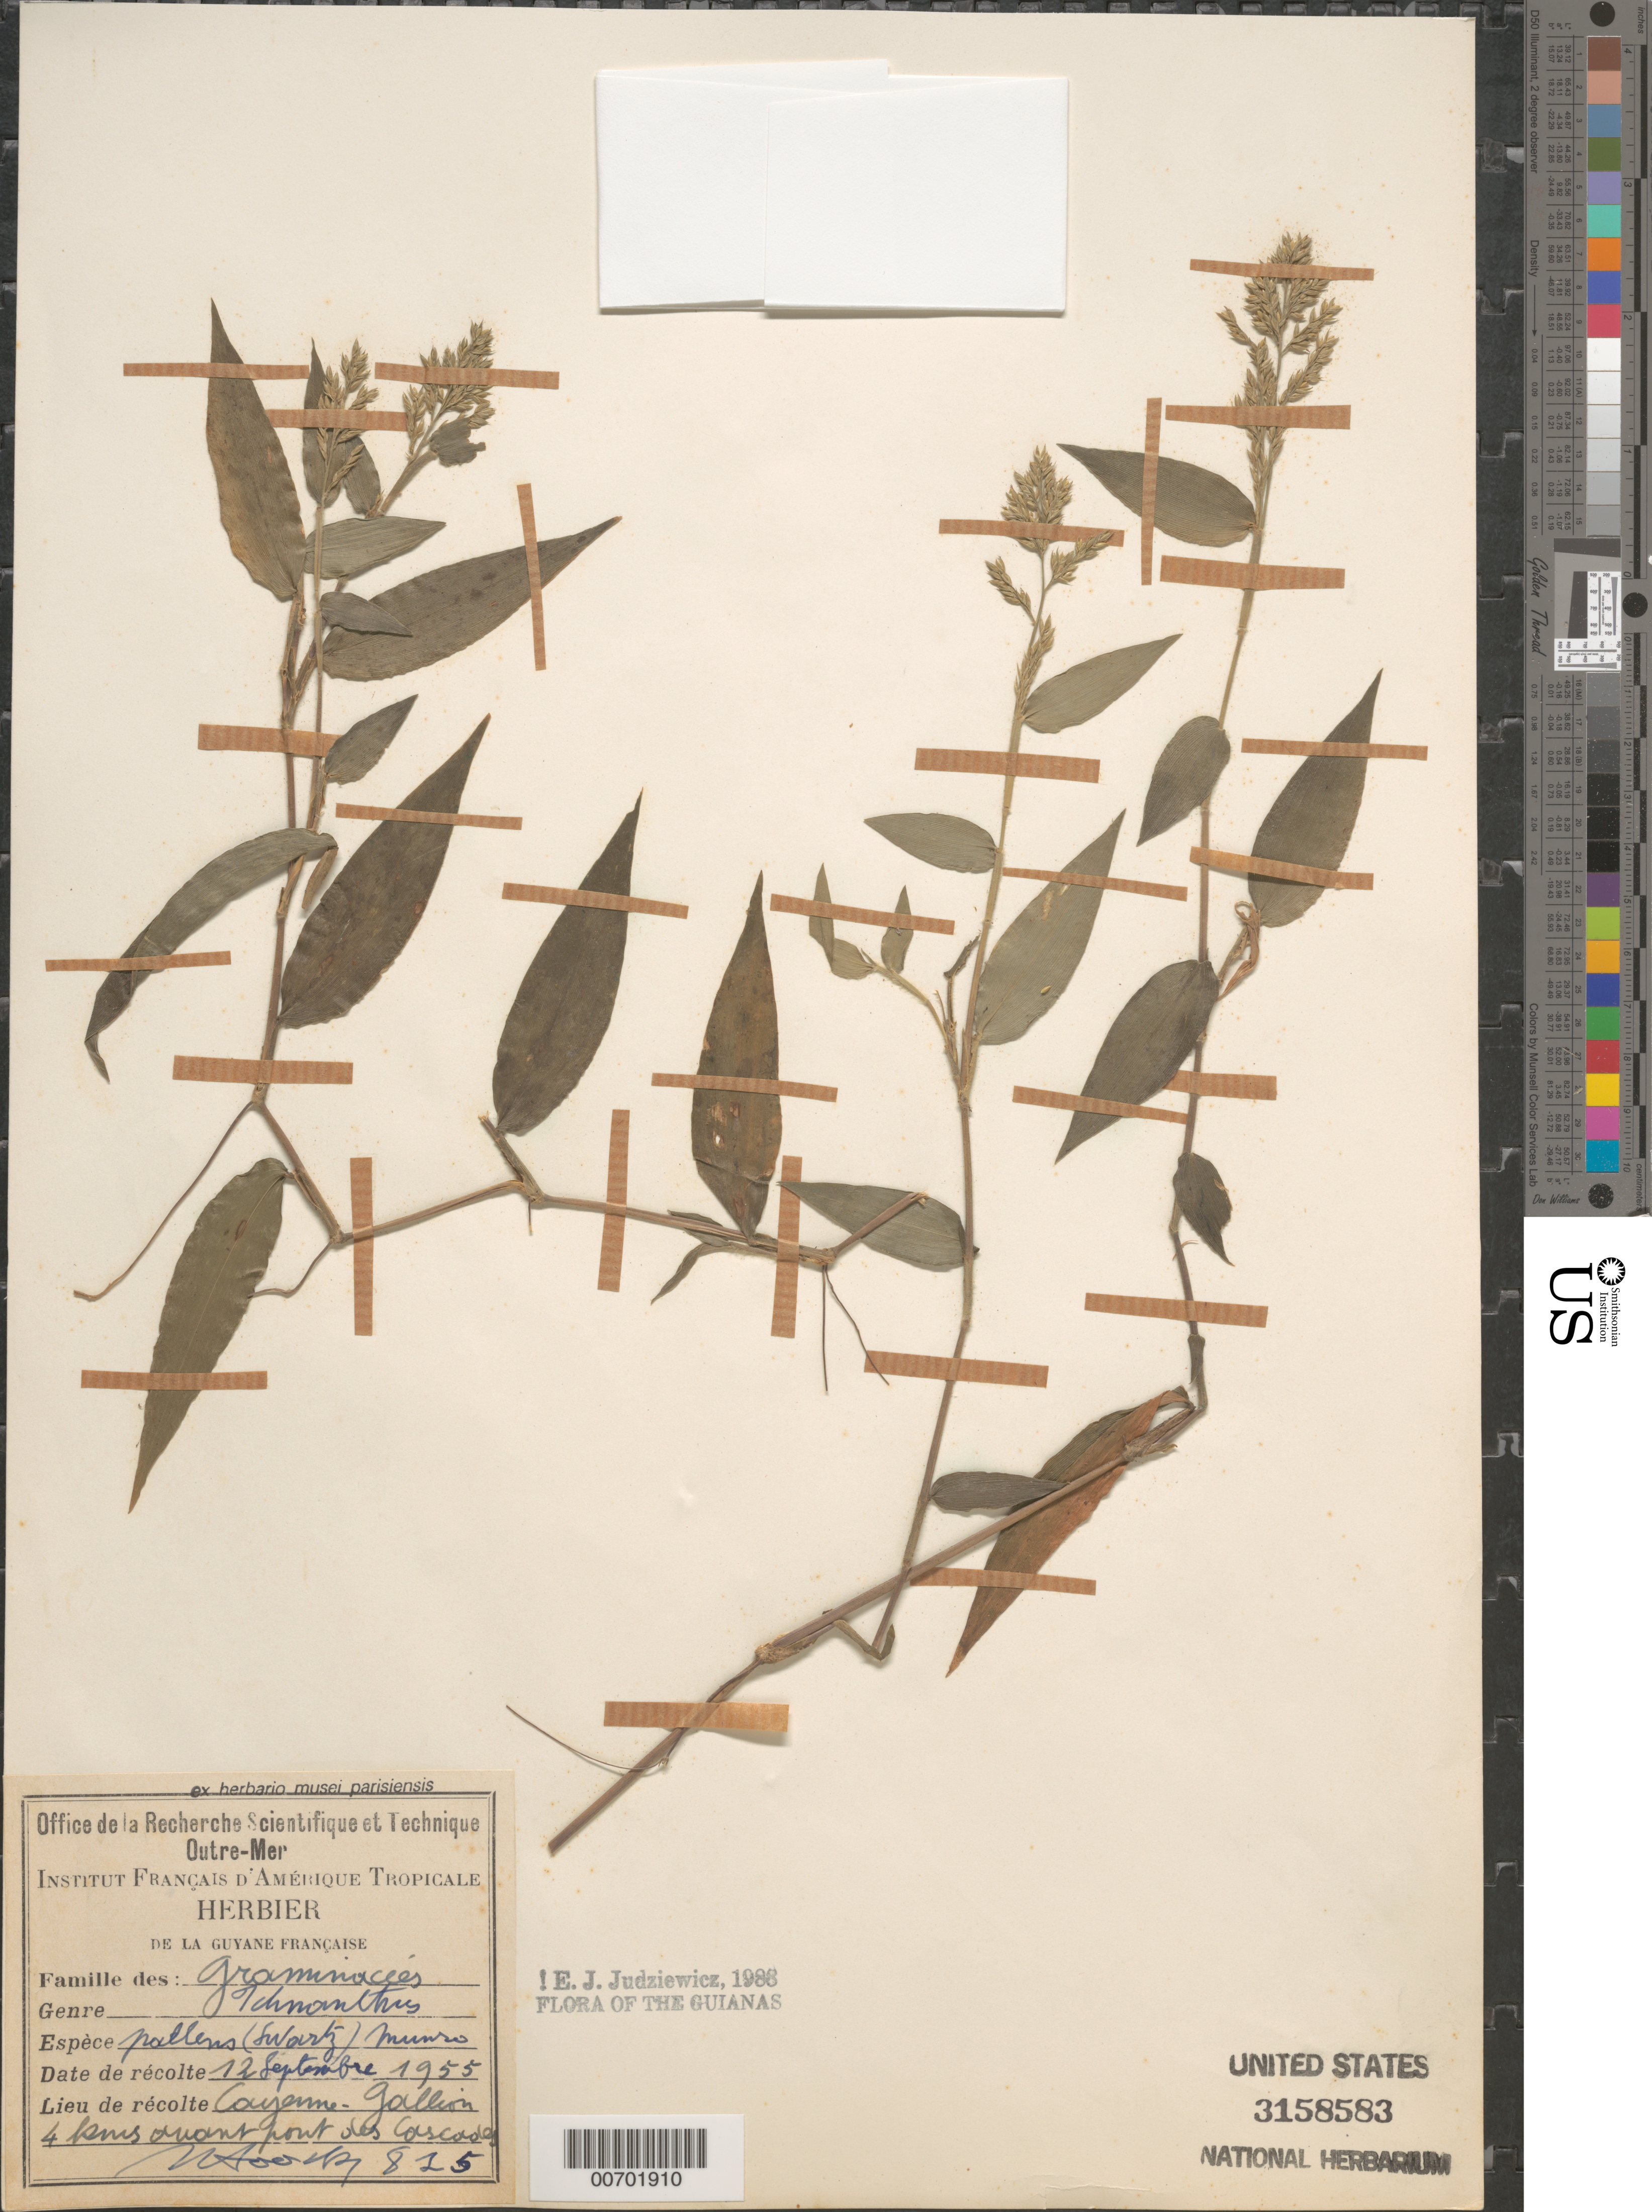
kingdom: Plantae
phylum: Tracheophyta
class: Liliopsida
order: Poales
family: Poaceae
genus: Ichnanthus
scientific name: Ichnanthus pallens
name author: (Sw.) Munro ex Benth.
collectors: J. Hoock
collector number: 815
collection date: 1955-09-12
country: French Guiana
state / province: Cayenne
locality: Guyane Francaise. Cayenne. Gallion 4 kms avant pont des Cascades.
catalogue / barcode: US 3158583